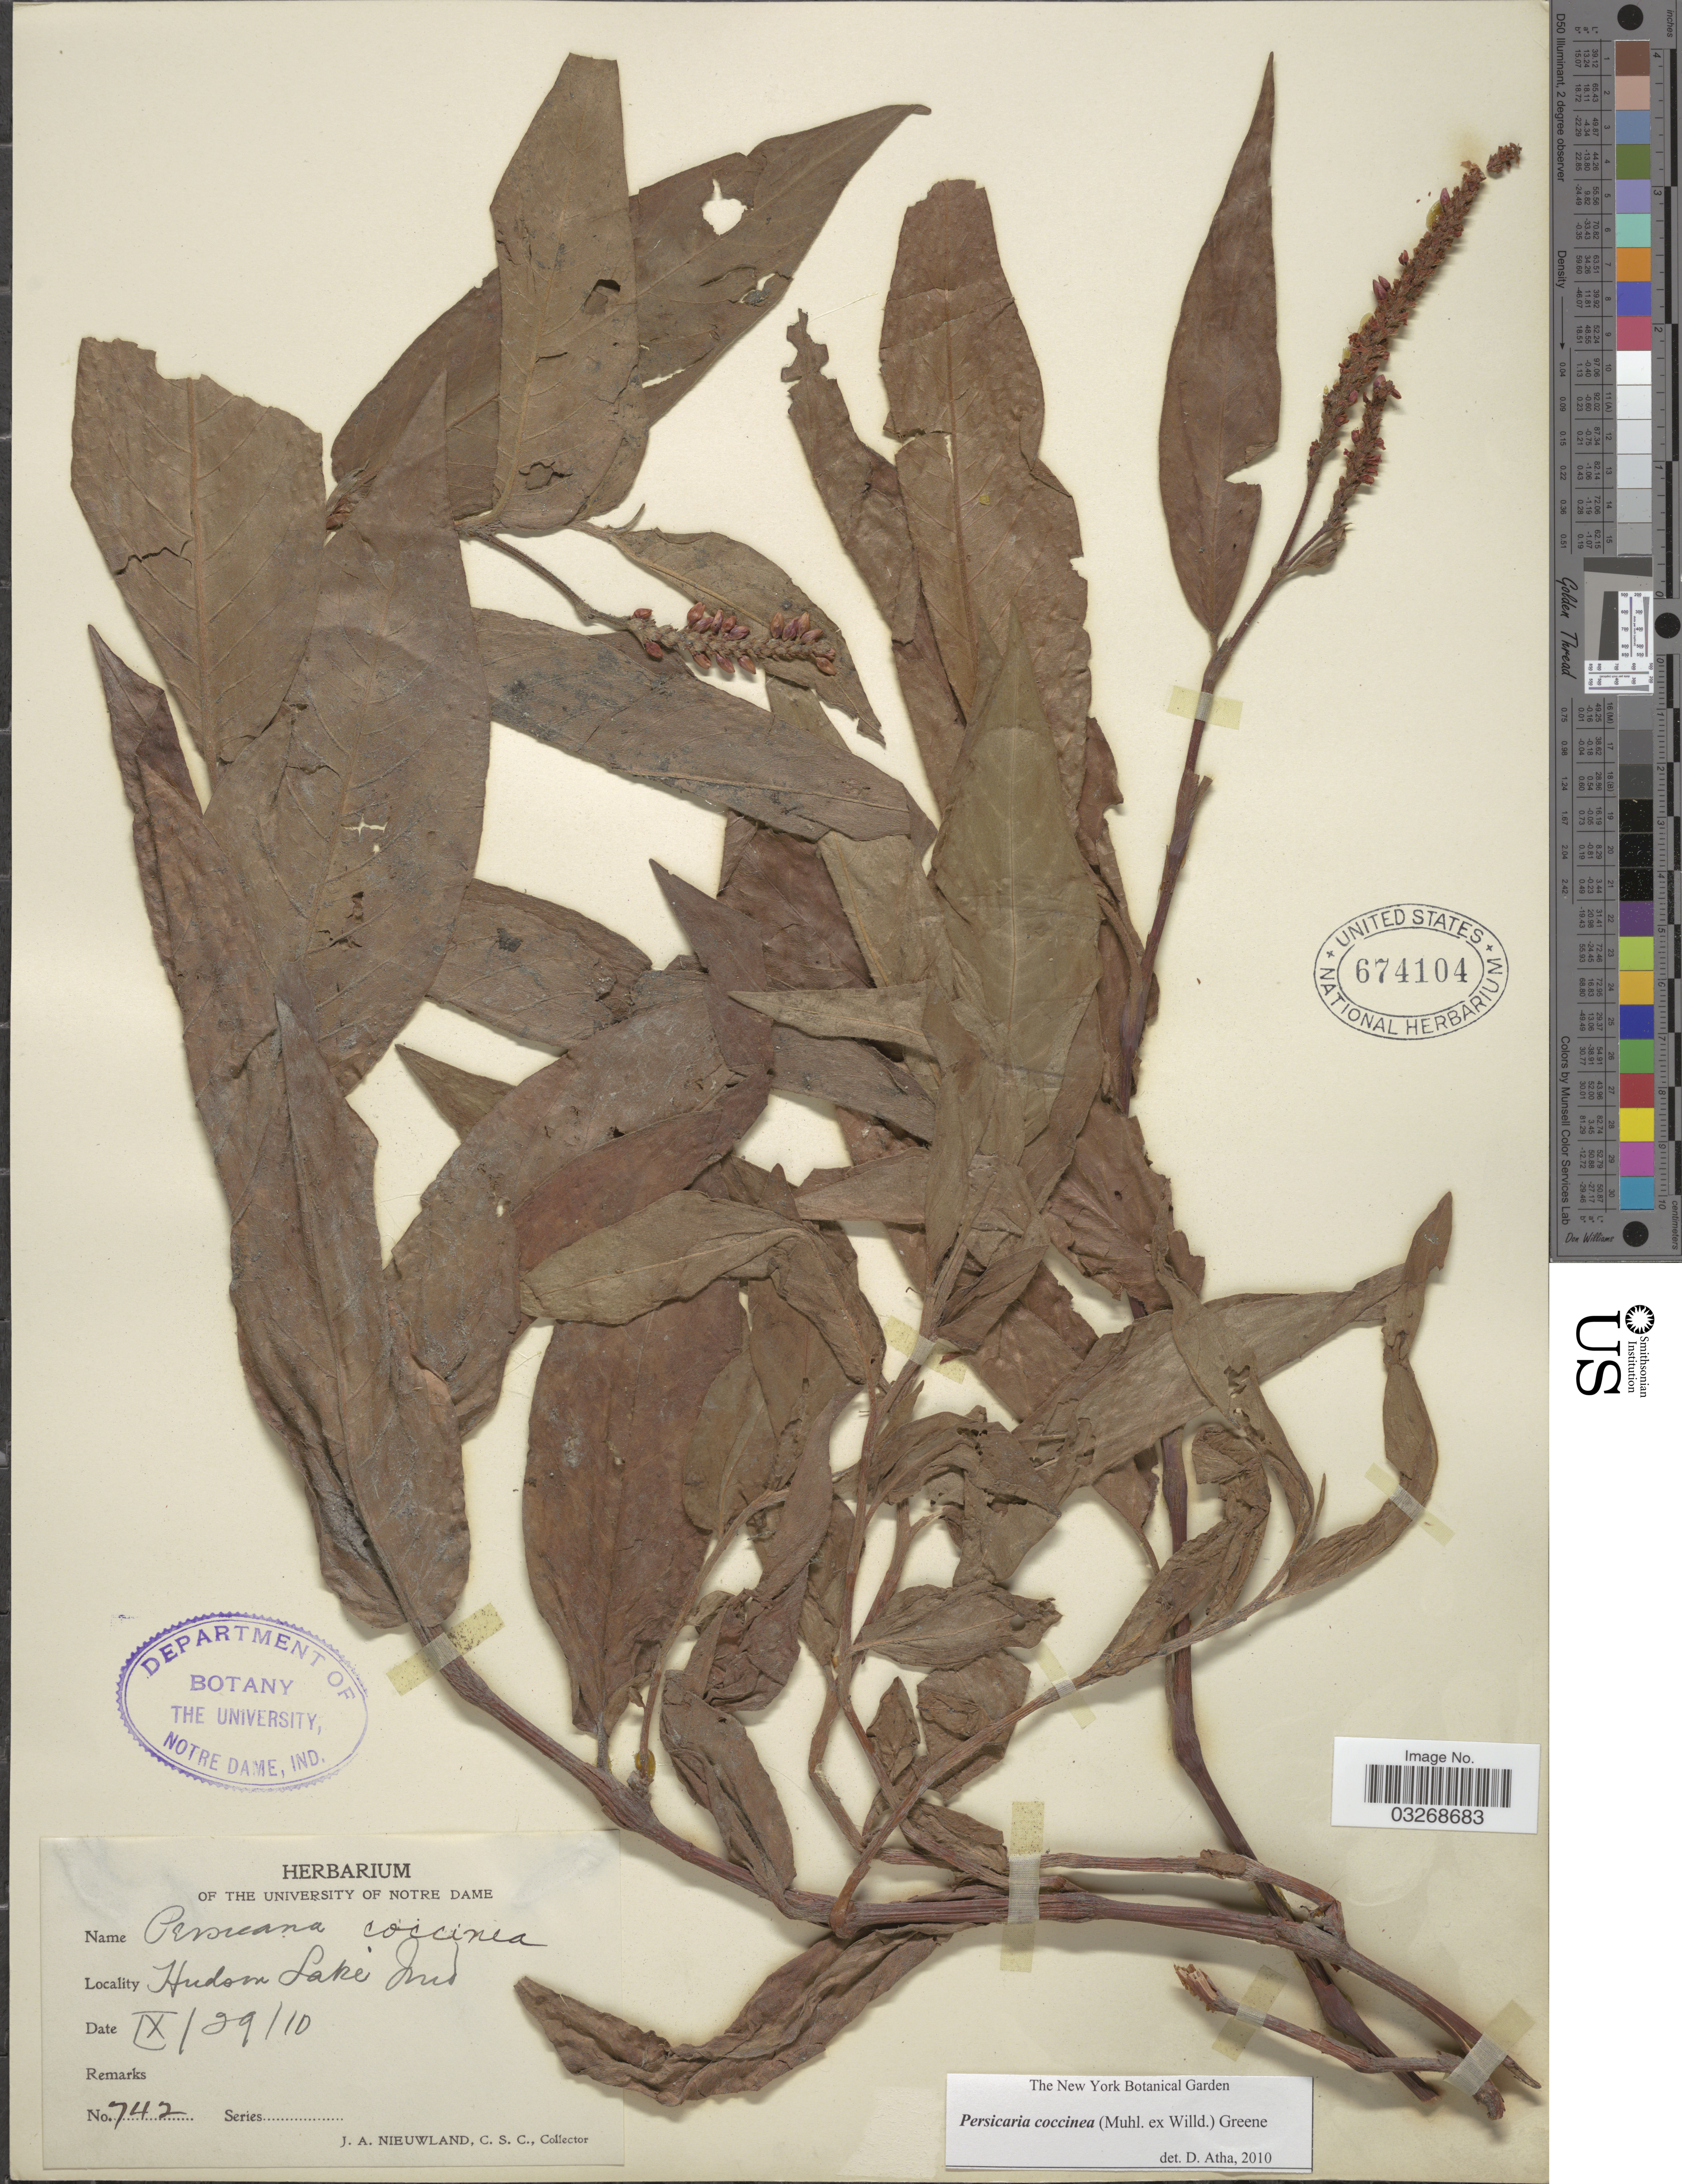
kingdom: Plantae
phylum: Tracheophyta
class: Magnoliopsida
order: Caryophyllales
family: Polygonaceae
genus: Persicaria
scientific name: Persicaria coccinea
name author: (Muhl. ex Willd.) Greene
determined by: Atha, D. E.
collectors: J. A. Nieuwland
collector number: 742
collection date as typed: Transcribed d/m/y: 29/9/10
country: United States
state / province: Indiana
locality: Hudson Lake.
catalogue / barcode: US 674104